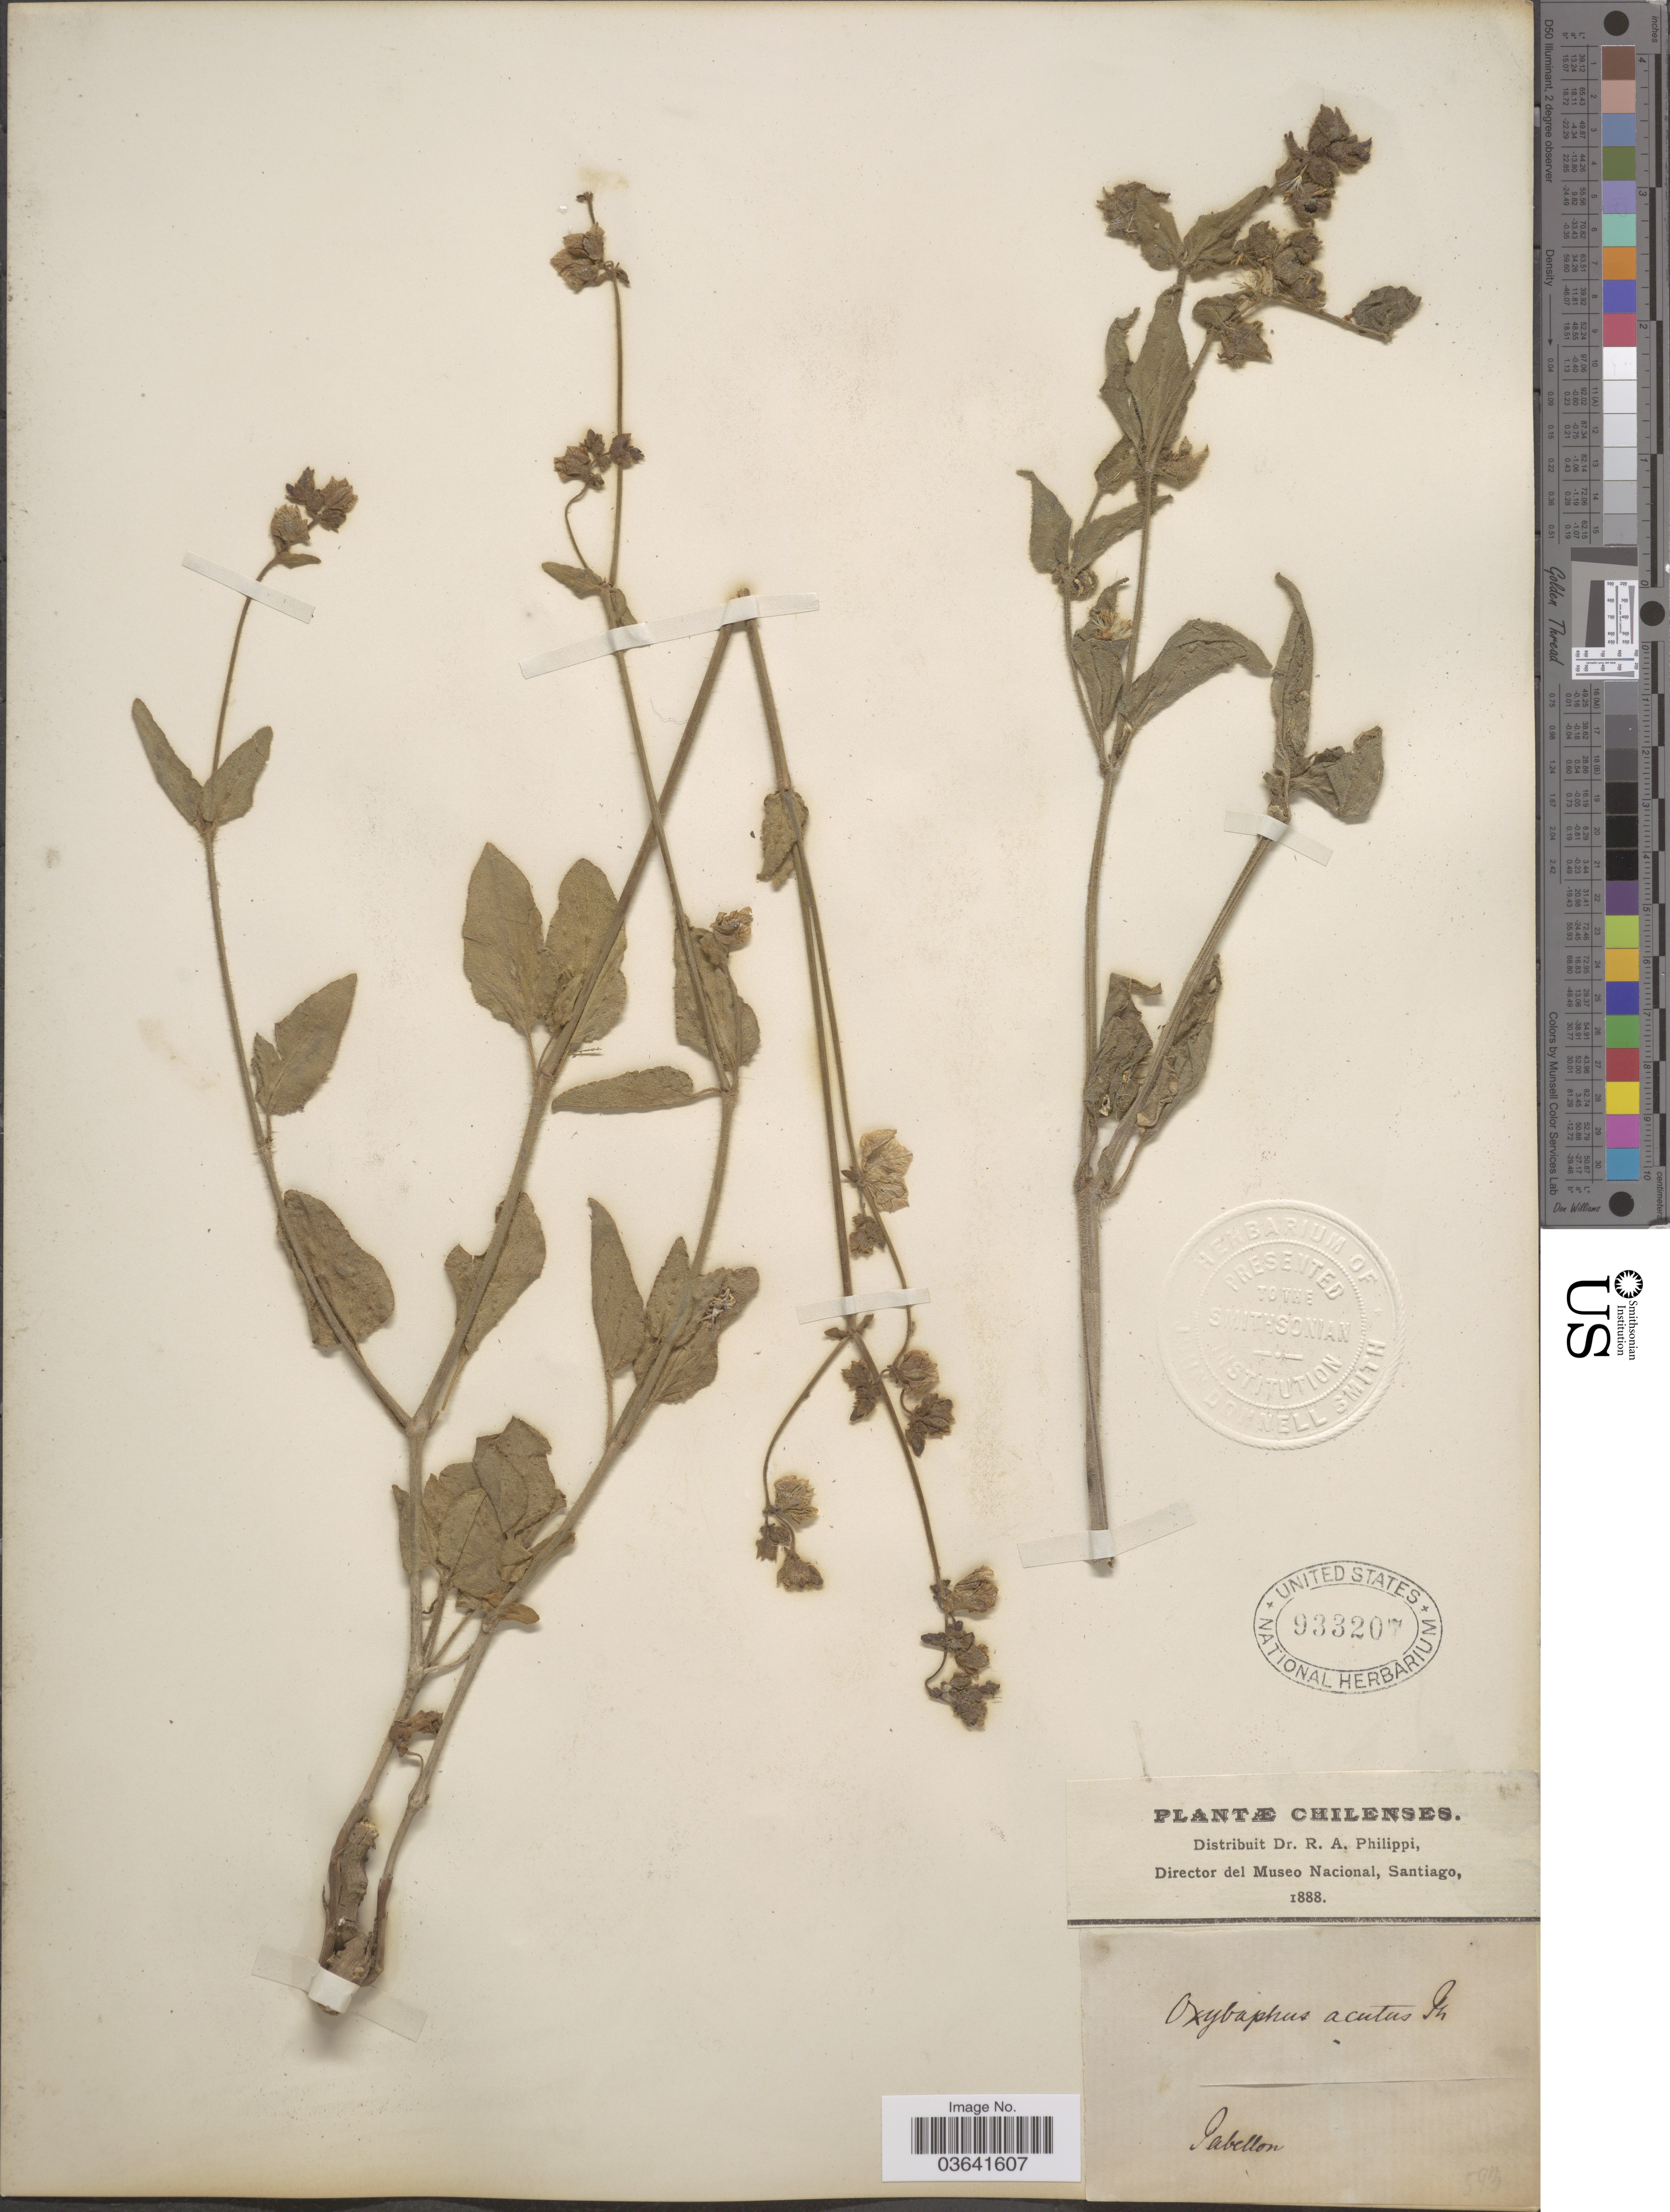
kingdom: Plantae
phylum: Tracheophyta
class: Magnoliopsida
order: Caryophyllales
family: Nyctaginaceae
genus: Mirabilis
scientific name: Mirabilis acuta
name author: (Reiche) Heimerl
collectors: ex. herb. R.A. Philippi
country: Chile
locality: Pabellon.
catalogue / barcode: US 933207